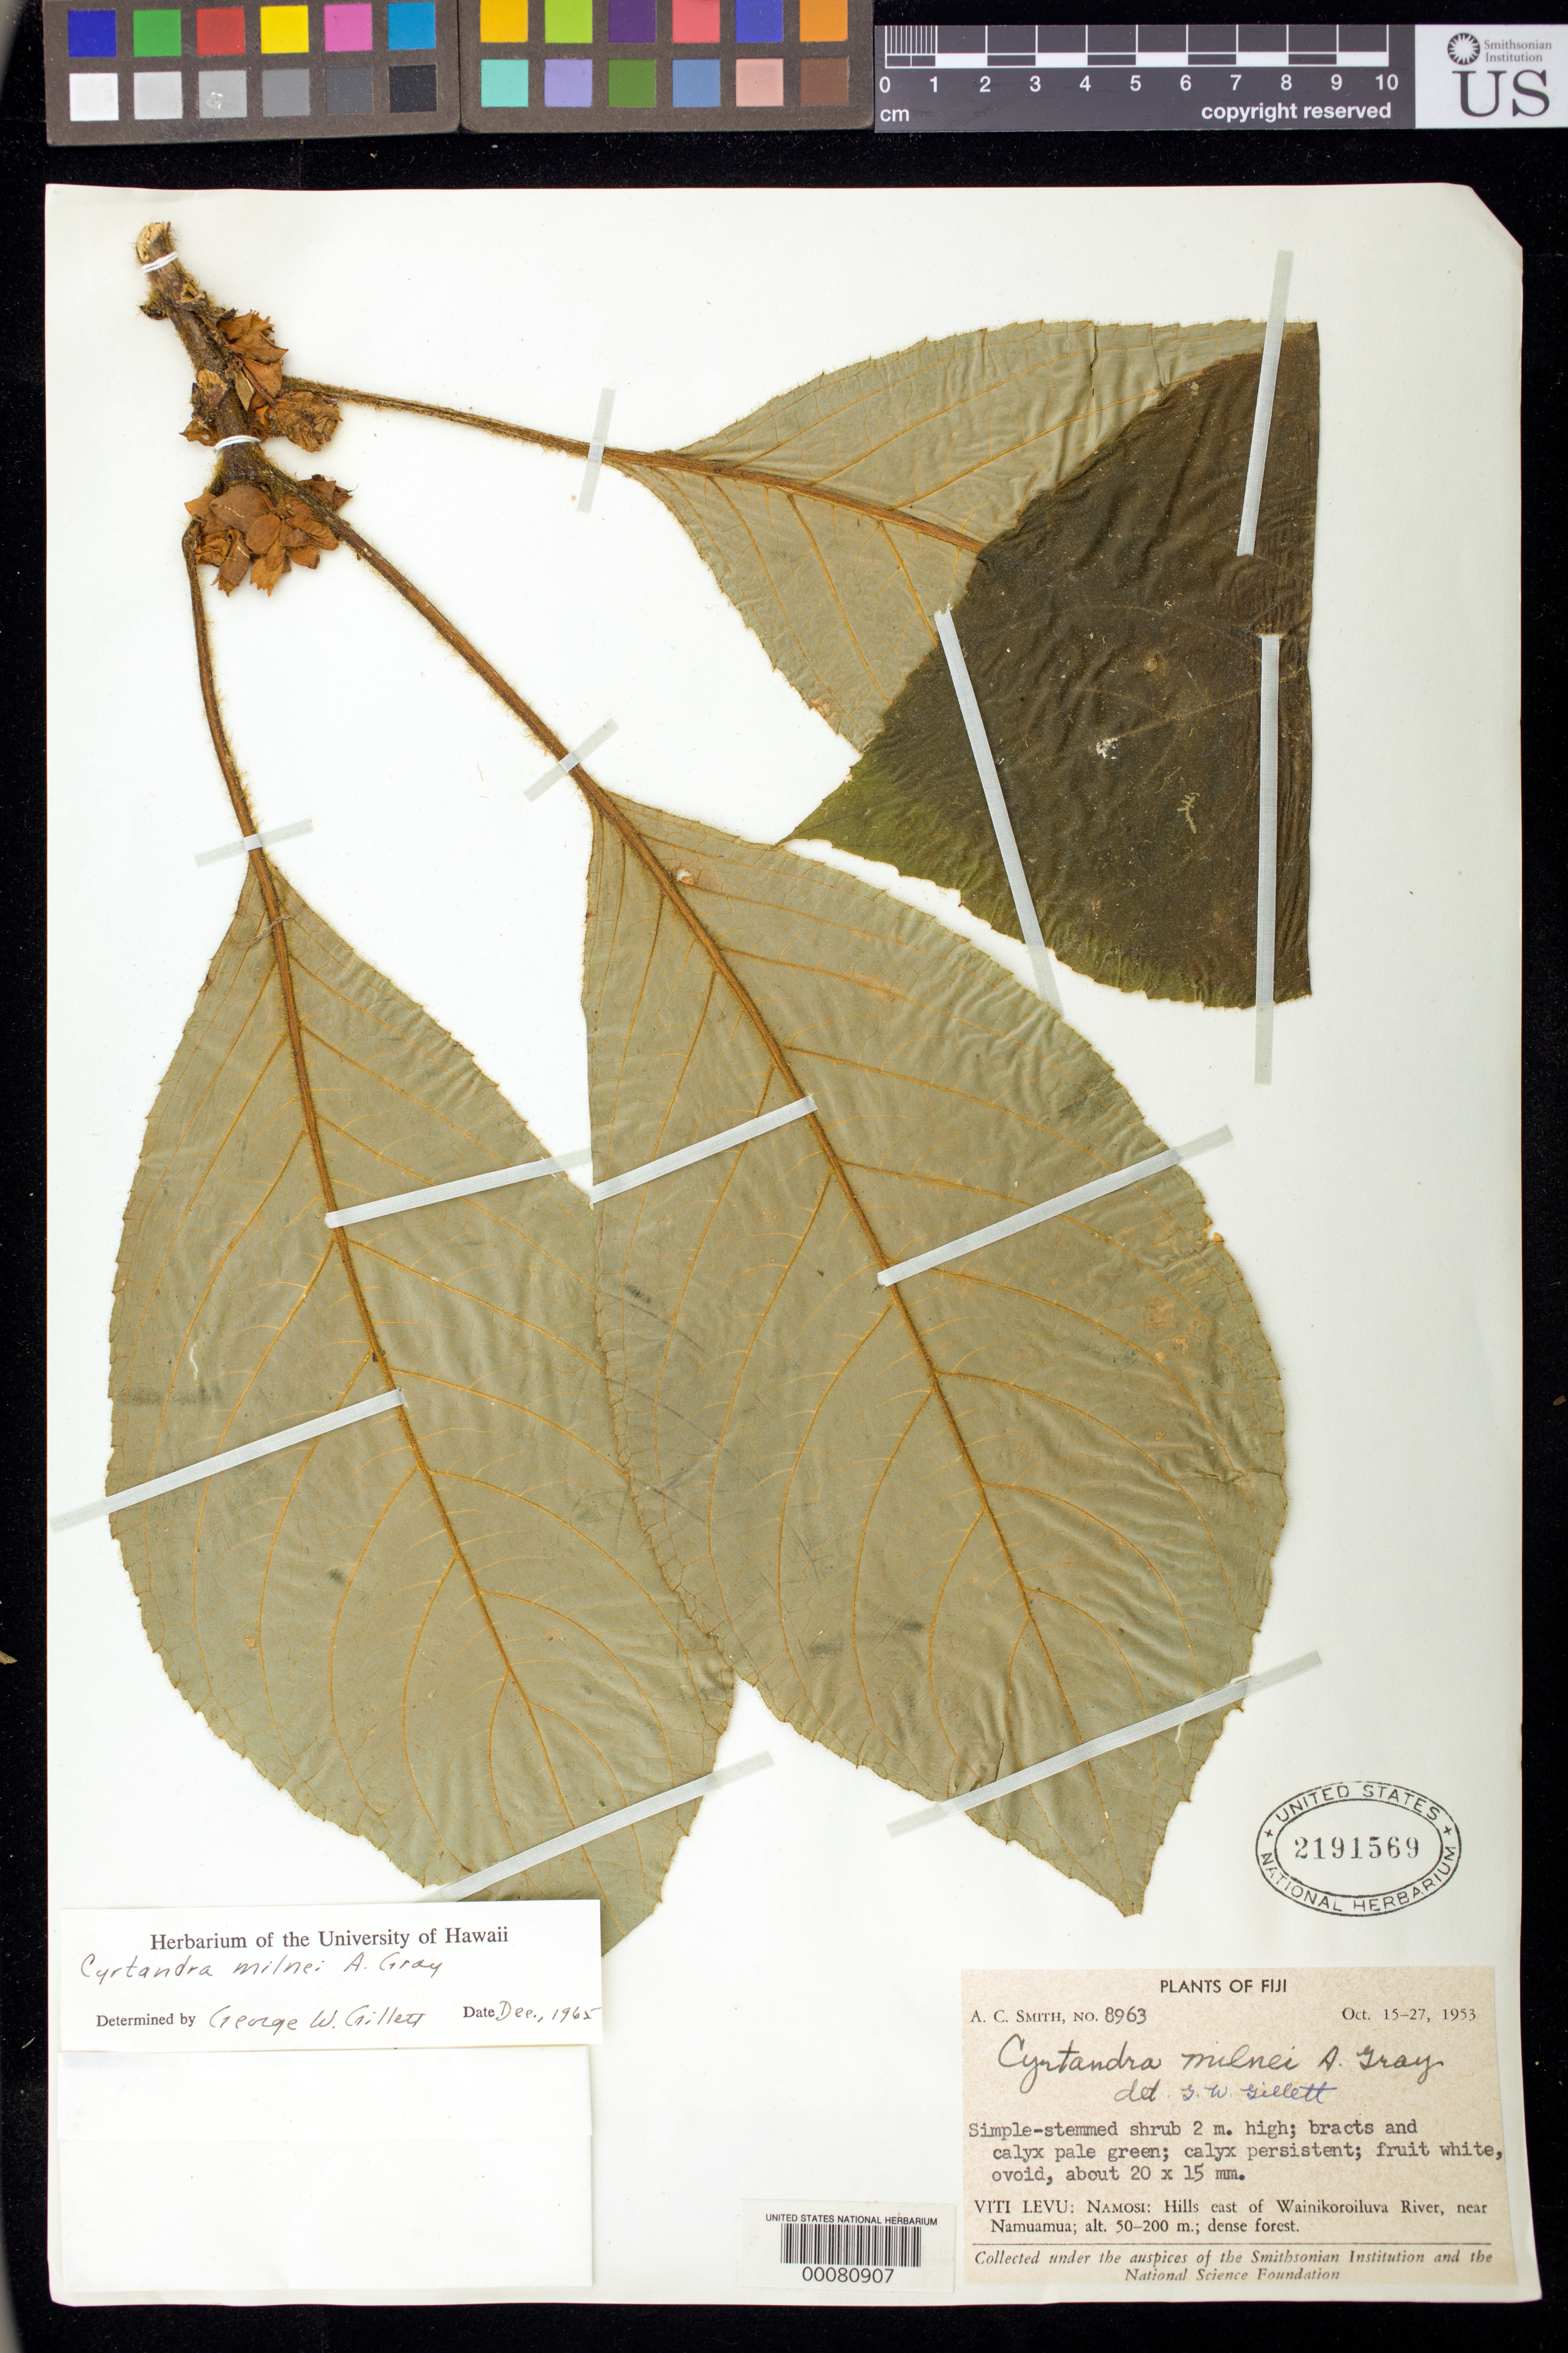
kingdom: Plantae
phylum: Tracheophyta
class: Magnoliopsida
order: Lamiales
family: Gesneriaceae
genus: Cyrtandra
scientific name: Cyrtandra milnei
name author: Seem. ex A. Gray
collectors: A. C. Smith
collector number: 8963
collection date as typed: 15-27 Oct 1953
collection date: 1953-10-15/1953-10-27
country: Fiji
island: Viti Levu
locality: Namosi, hills e of wainikoroiluva river, near namuamua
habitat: Dense forest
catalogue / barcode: US 2191569